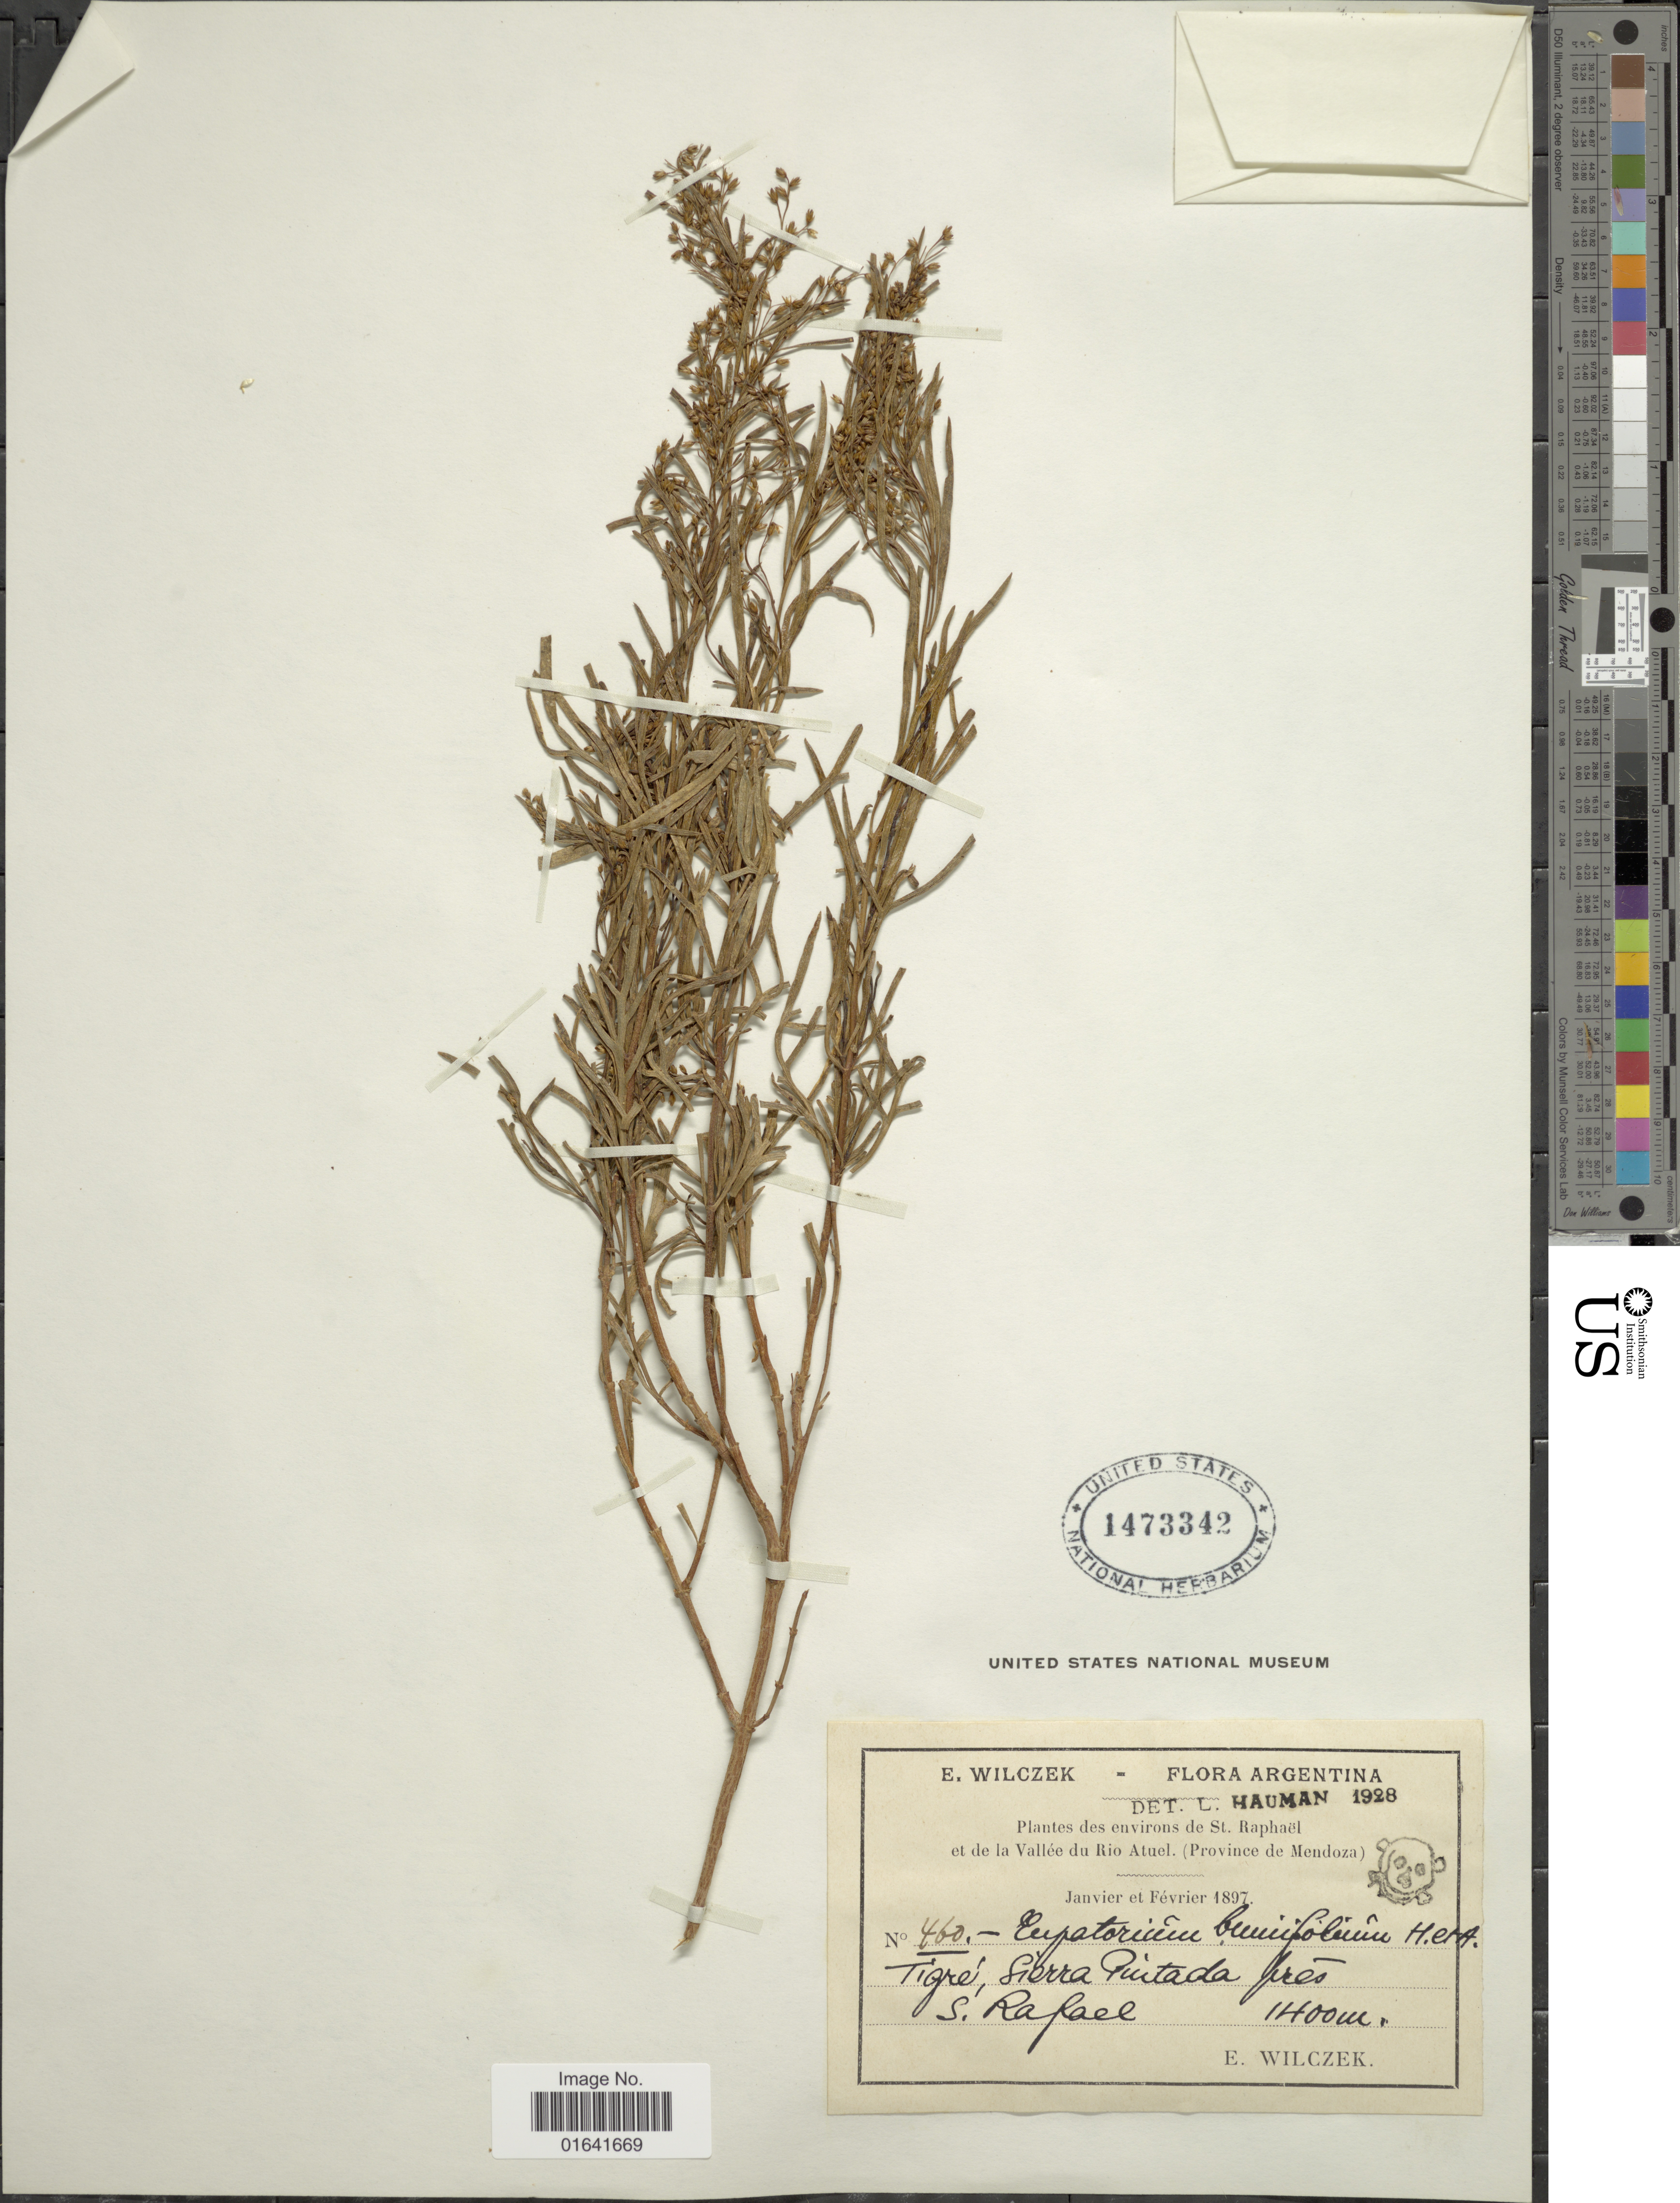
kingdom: Plantae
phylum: Tracheophyta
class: Magnoliopsida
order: Asterales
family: Asteraceae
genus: Acanthostyles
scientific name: Acanthostyles buniifolius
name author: (Hook. & Arn.) R.M. King & H. Rob.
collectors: E. Wilczek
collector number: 460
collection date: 1897-01/1897-02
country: Argentina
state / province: Mendoza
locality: Environs de St. Raphaël et de la Vallée du Rio Atuel, Tigre, Sierra Pintada prés S. Rafael.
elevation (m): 1400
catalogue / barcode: US 1473342